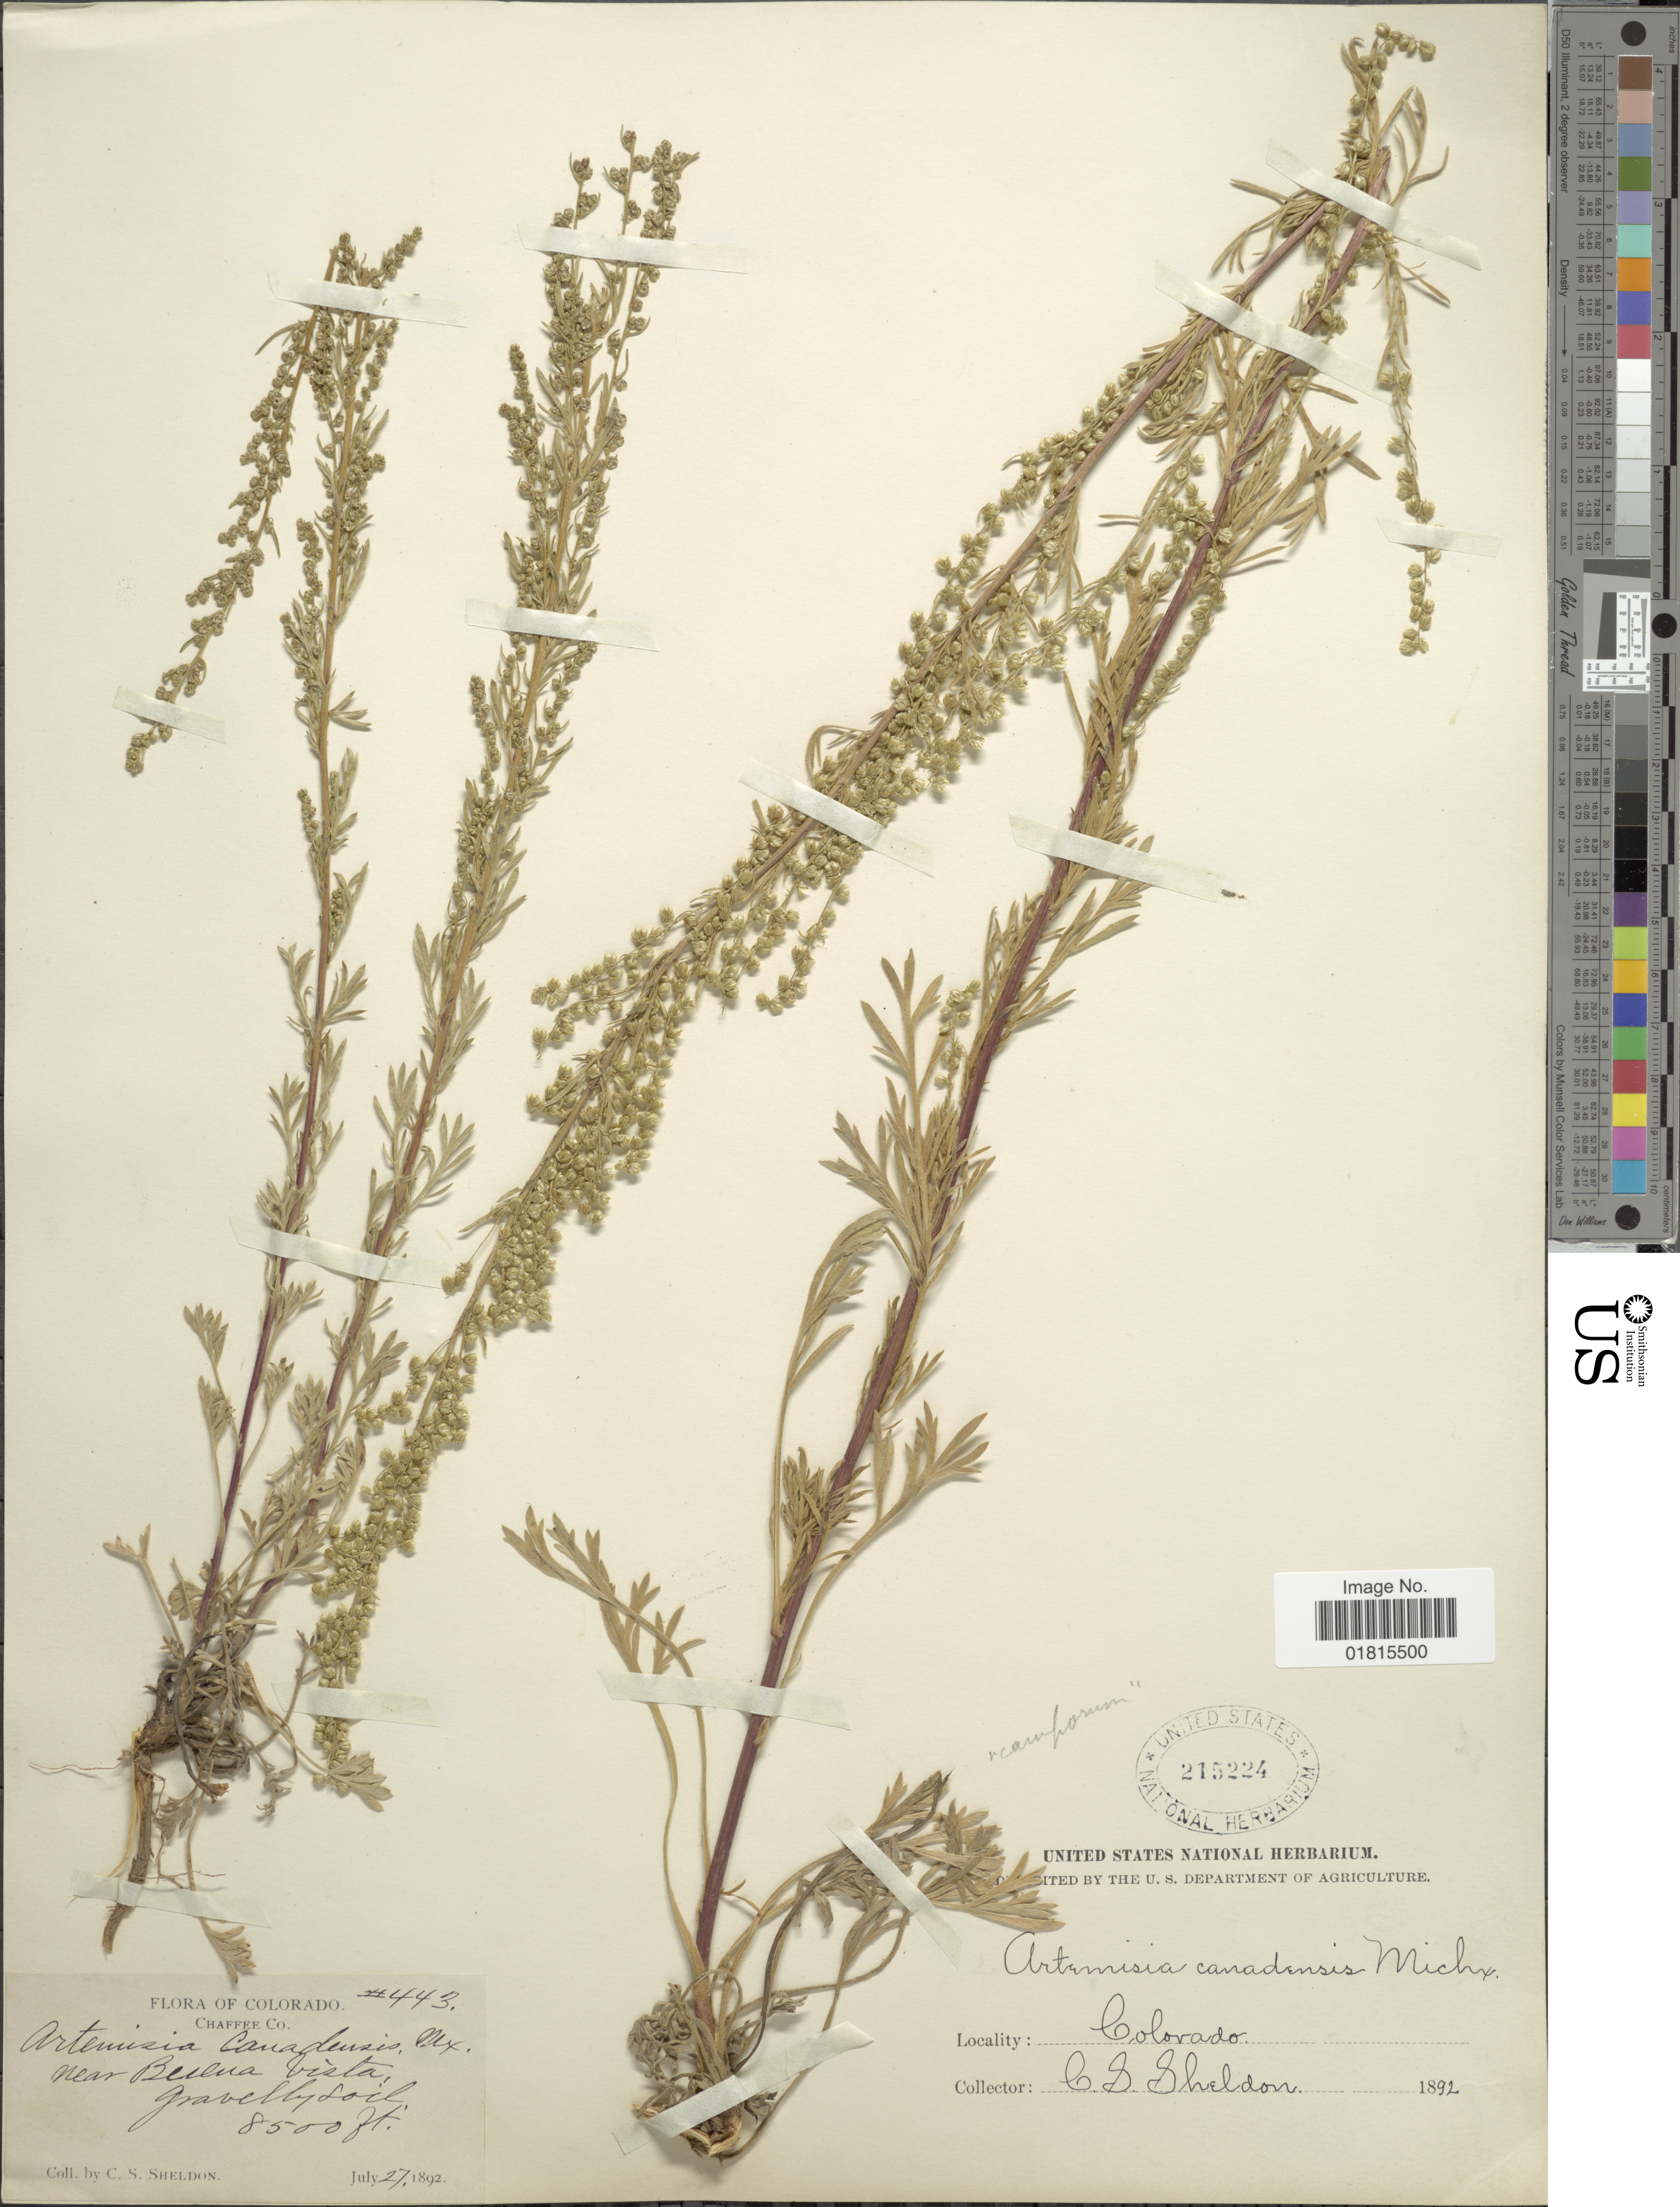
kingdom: Plantae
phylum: Tracheophyta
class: Magnoliopsida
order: Asterales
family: Asteraceae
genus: Artemisia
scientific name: Artemisia forwoodii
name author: S. Watson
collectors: C. S. Sheldon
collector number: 443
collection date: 1892-07-27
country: United States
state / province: Colorado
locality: Chaffee Co. Near Buena Vista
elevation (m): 2591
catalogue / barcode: US 215224